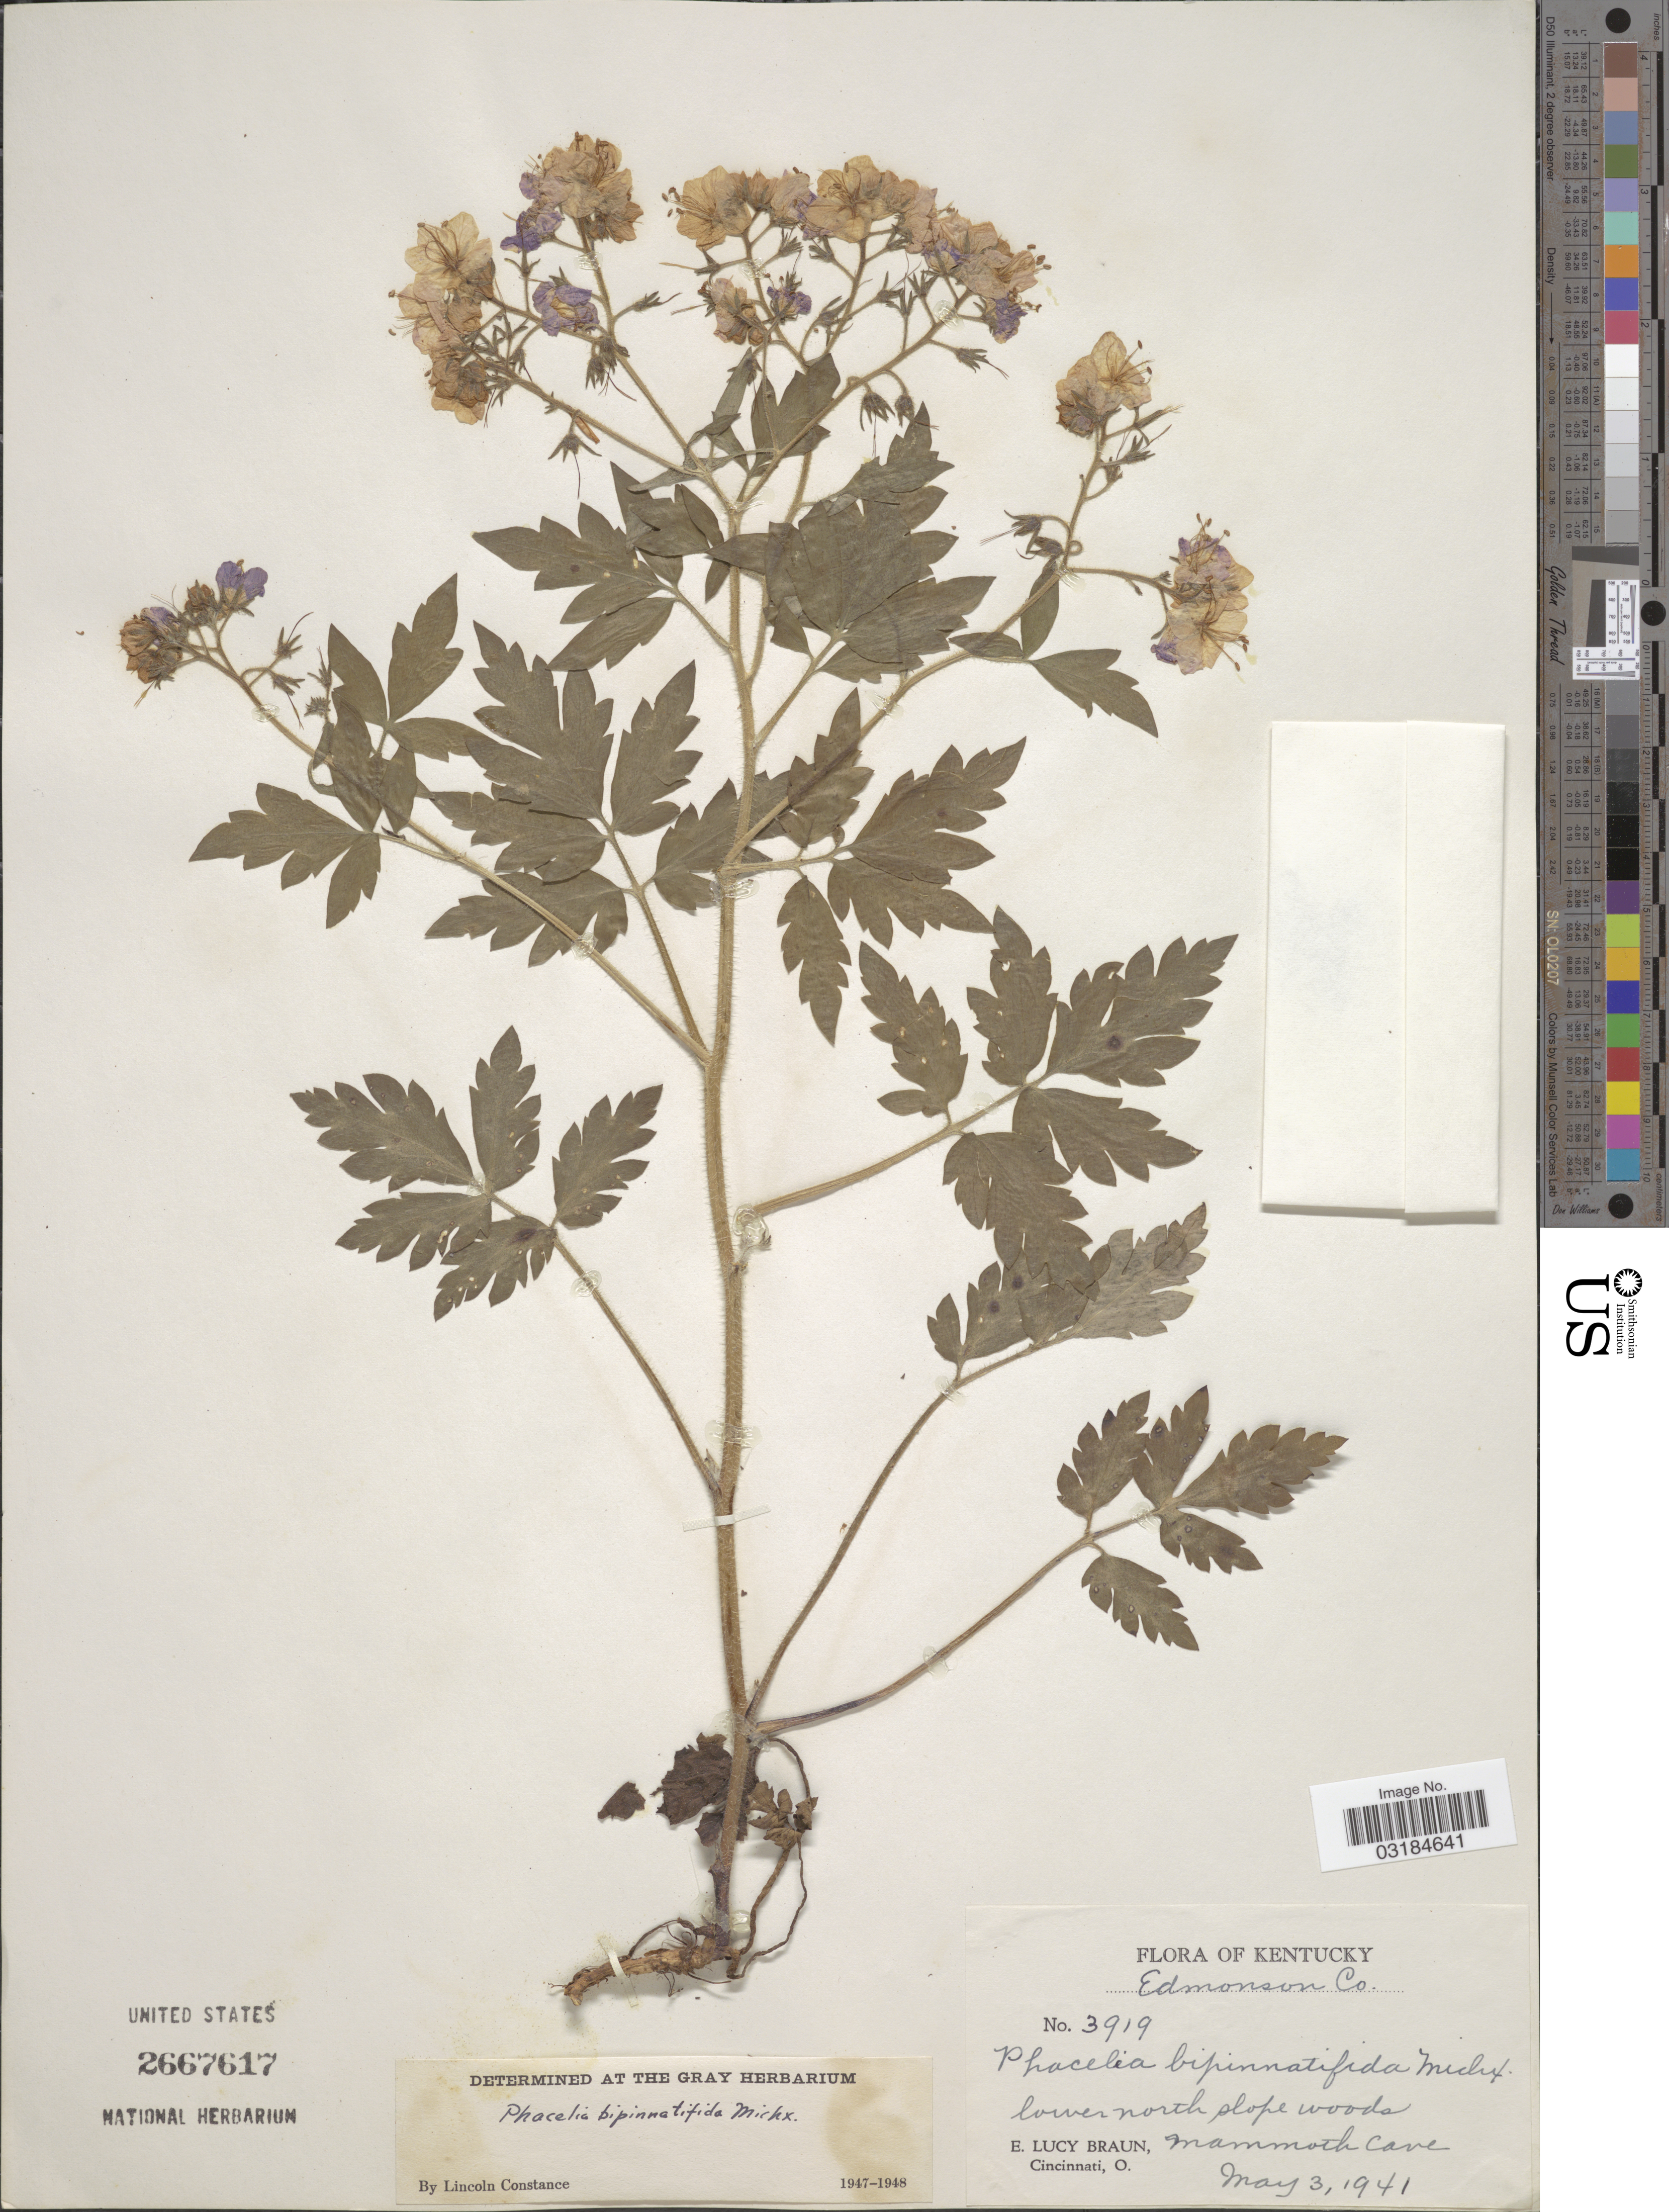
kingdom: Plantae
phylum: Tracheophyta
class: Magnoliopsida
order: Boraginales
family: Hydrophyllaceae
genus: Phacelia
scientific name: Phacelia bipinnatifida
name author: (Atwood) Michx.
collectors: E. L. Braun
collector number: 3919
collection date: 1941-05-03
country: United States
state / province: Kentucky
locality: Edmonson Co. Mammoth Cave.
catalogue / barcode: US 2667617